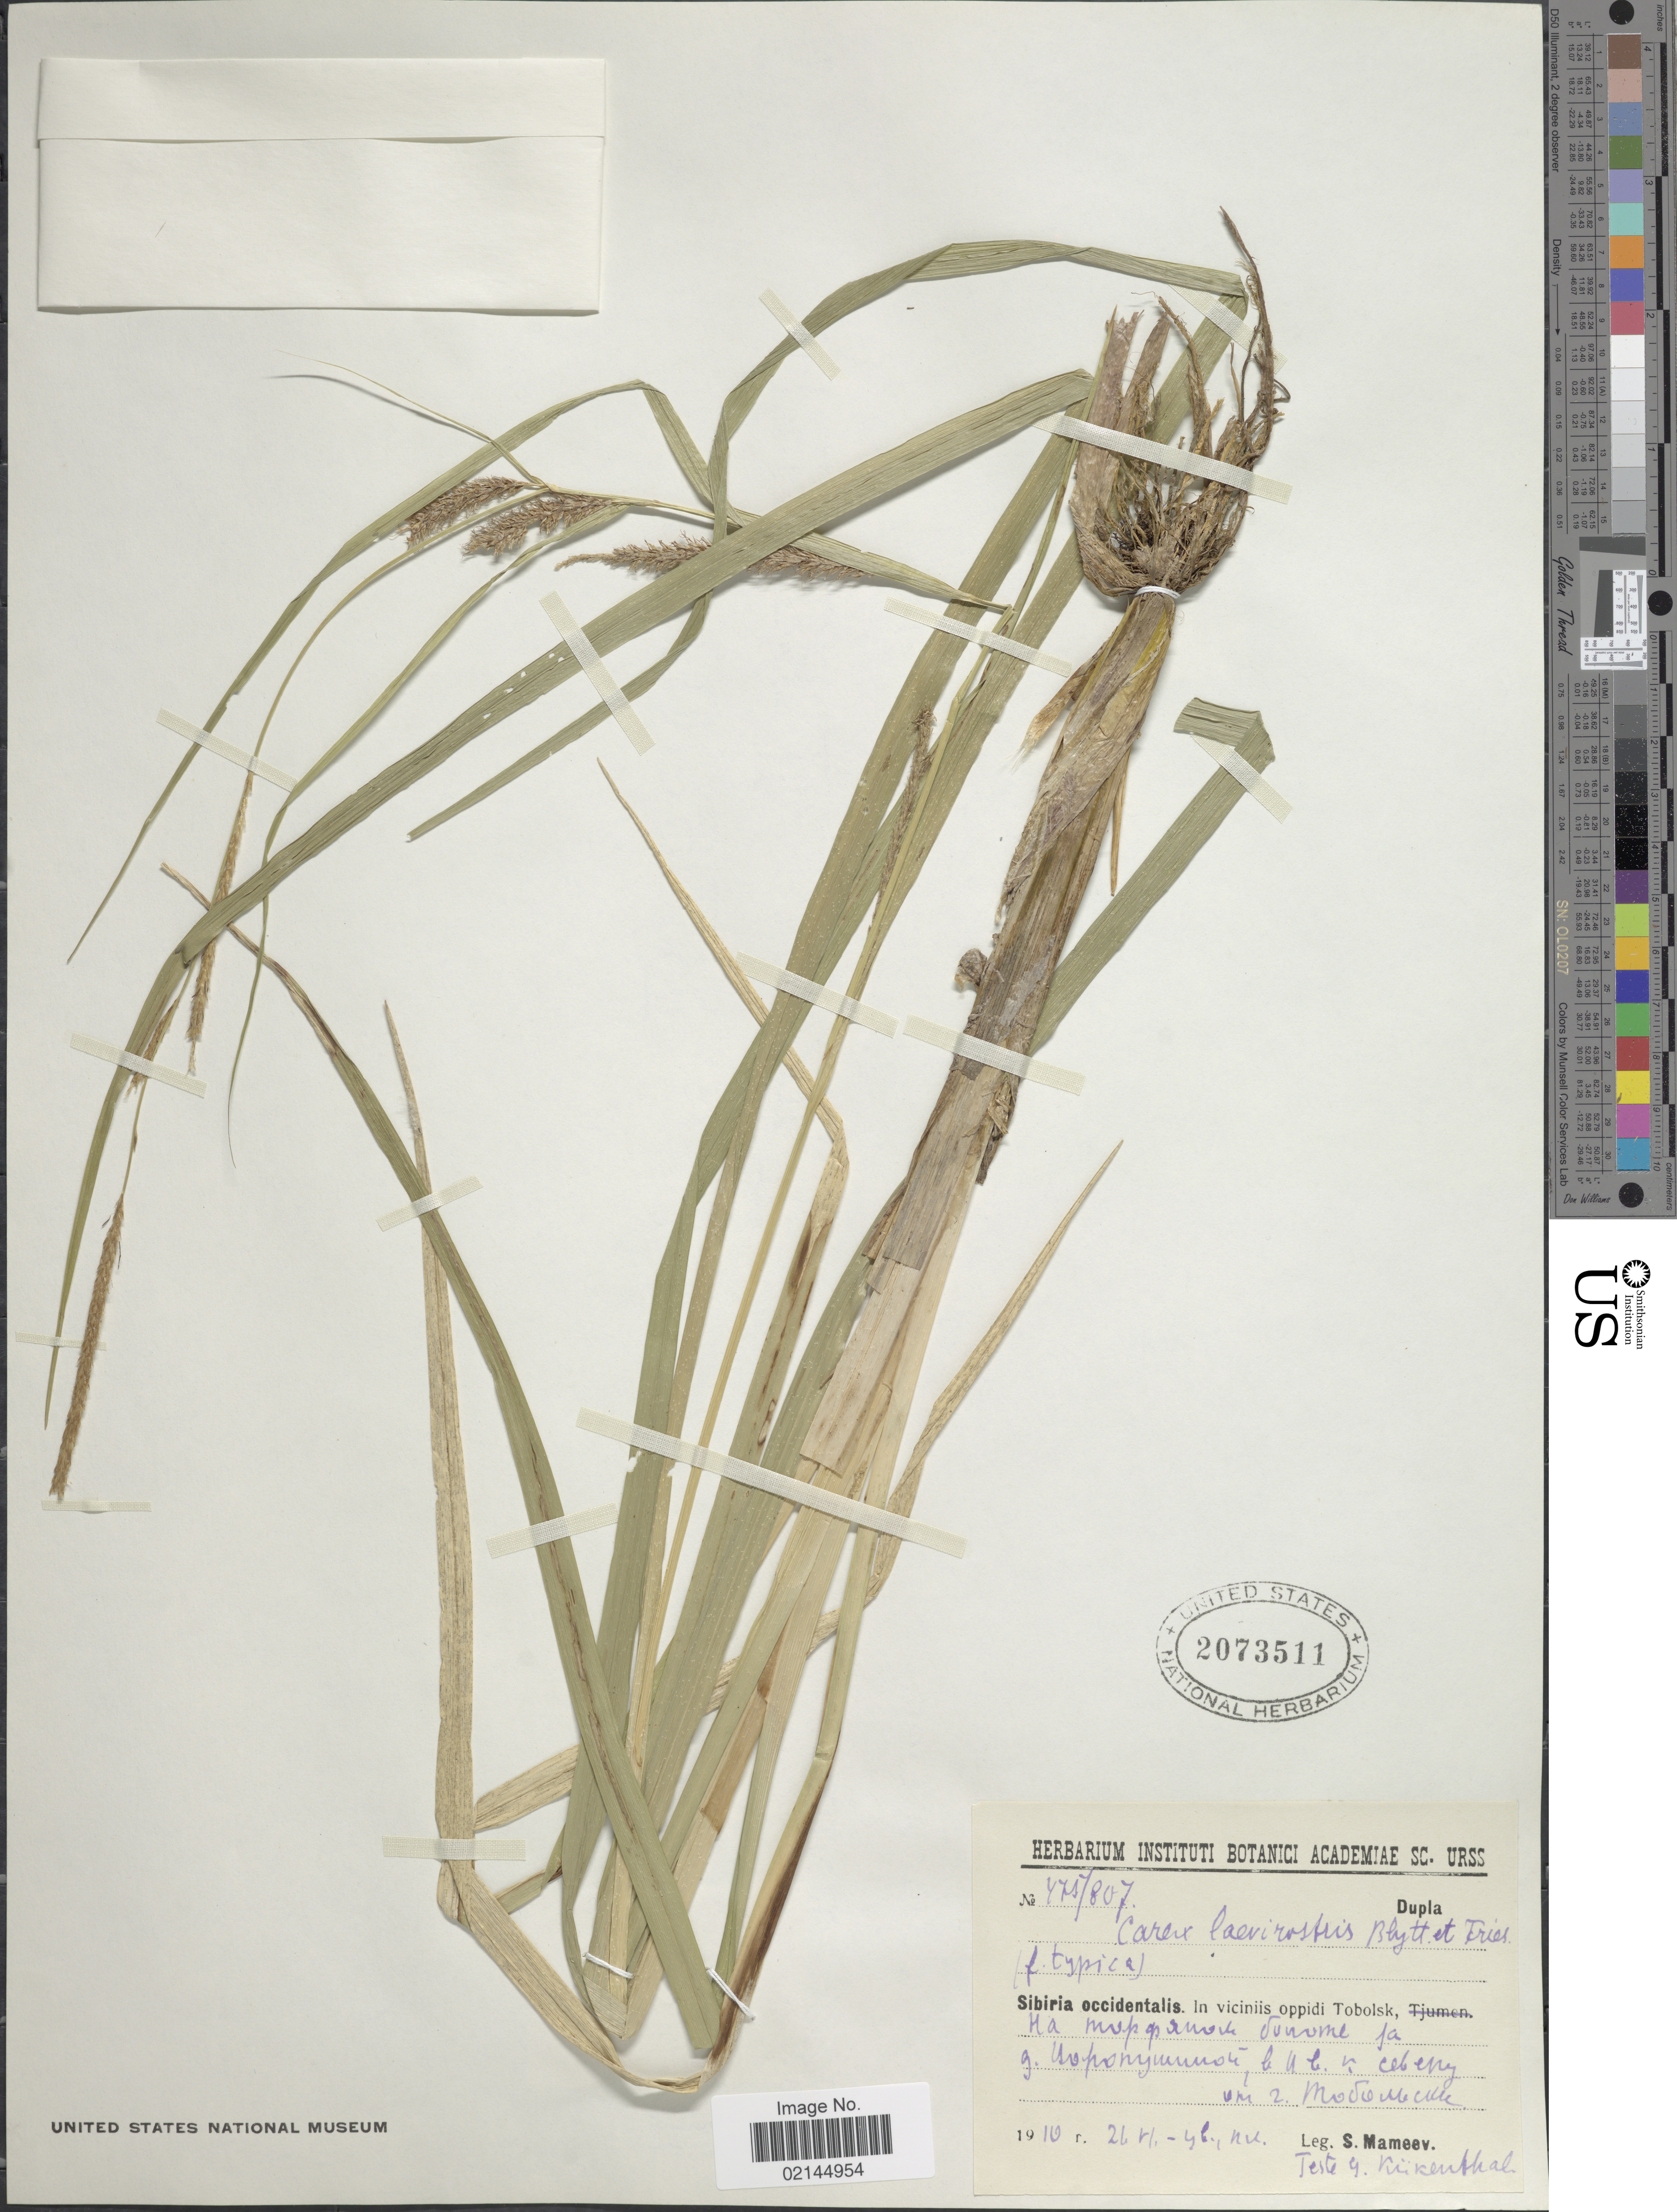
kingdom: Plantae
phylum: Tracheophyta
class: Liliopsida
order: Poales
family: Cyperaceae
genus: Carex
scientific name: Carex utriculata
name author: Boott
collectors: S. Mameev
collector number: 475/807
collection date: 1910-06-26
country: Russian Federation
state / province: Tyumen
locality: Sibiria occidental: In viciniis oppidi Tobolsk, 11.7 km N of Tobolsk.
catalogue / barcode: US 2073511